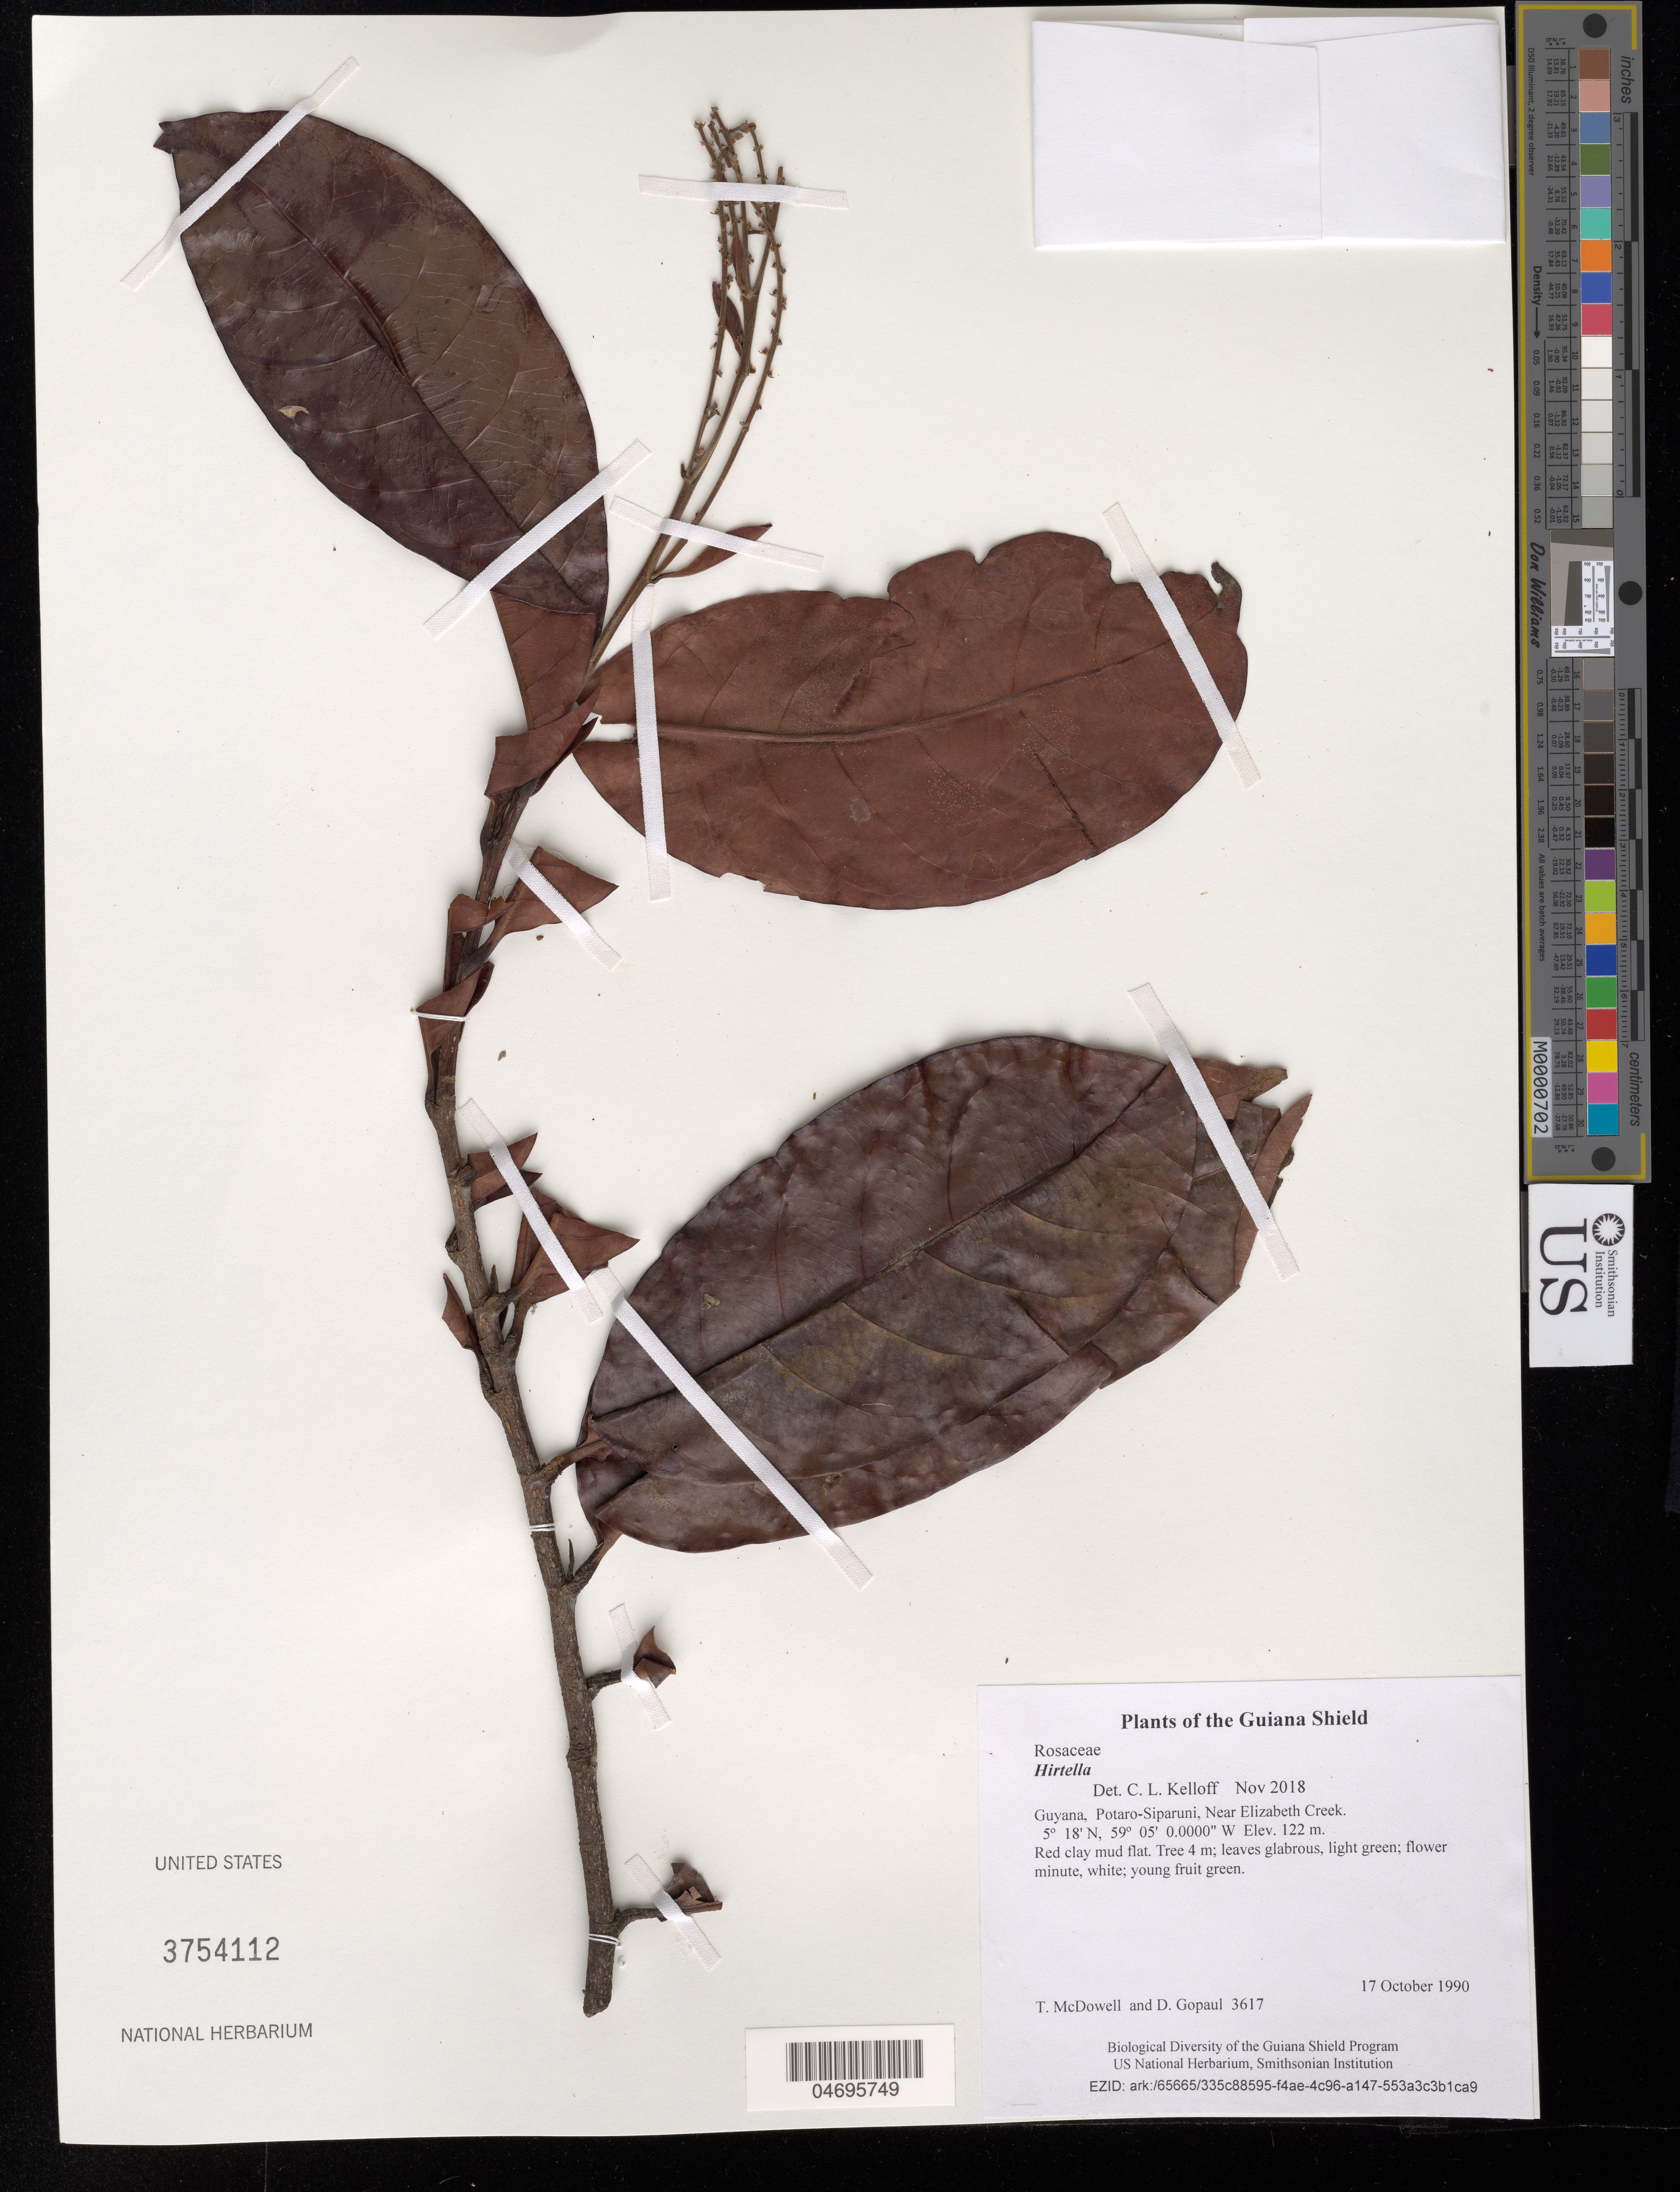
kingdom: Plantae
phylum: Tracheophyta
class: Magnoliopsida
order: Malpighiales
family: Chrysobalanaceae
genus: Hirtella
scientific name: Hirtella sp.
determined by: Kelloff, C. L.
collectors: T. McDowell & D. Gopaul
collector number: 3617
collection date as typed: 17 October 1990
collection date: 1990-10-17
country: Guyana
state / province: Potaro-Siparuni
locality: Near Elizabeth Creek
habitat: Red clay mud flat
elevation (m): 122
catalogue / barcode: US 3754112